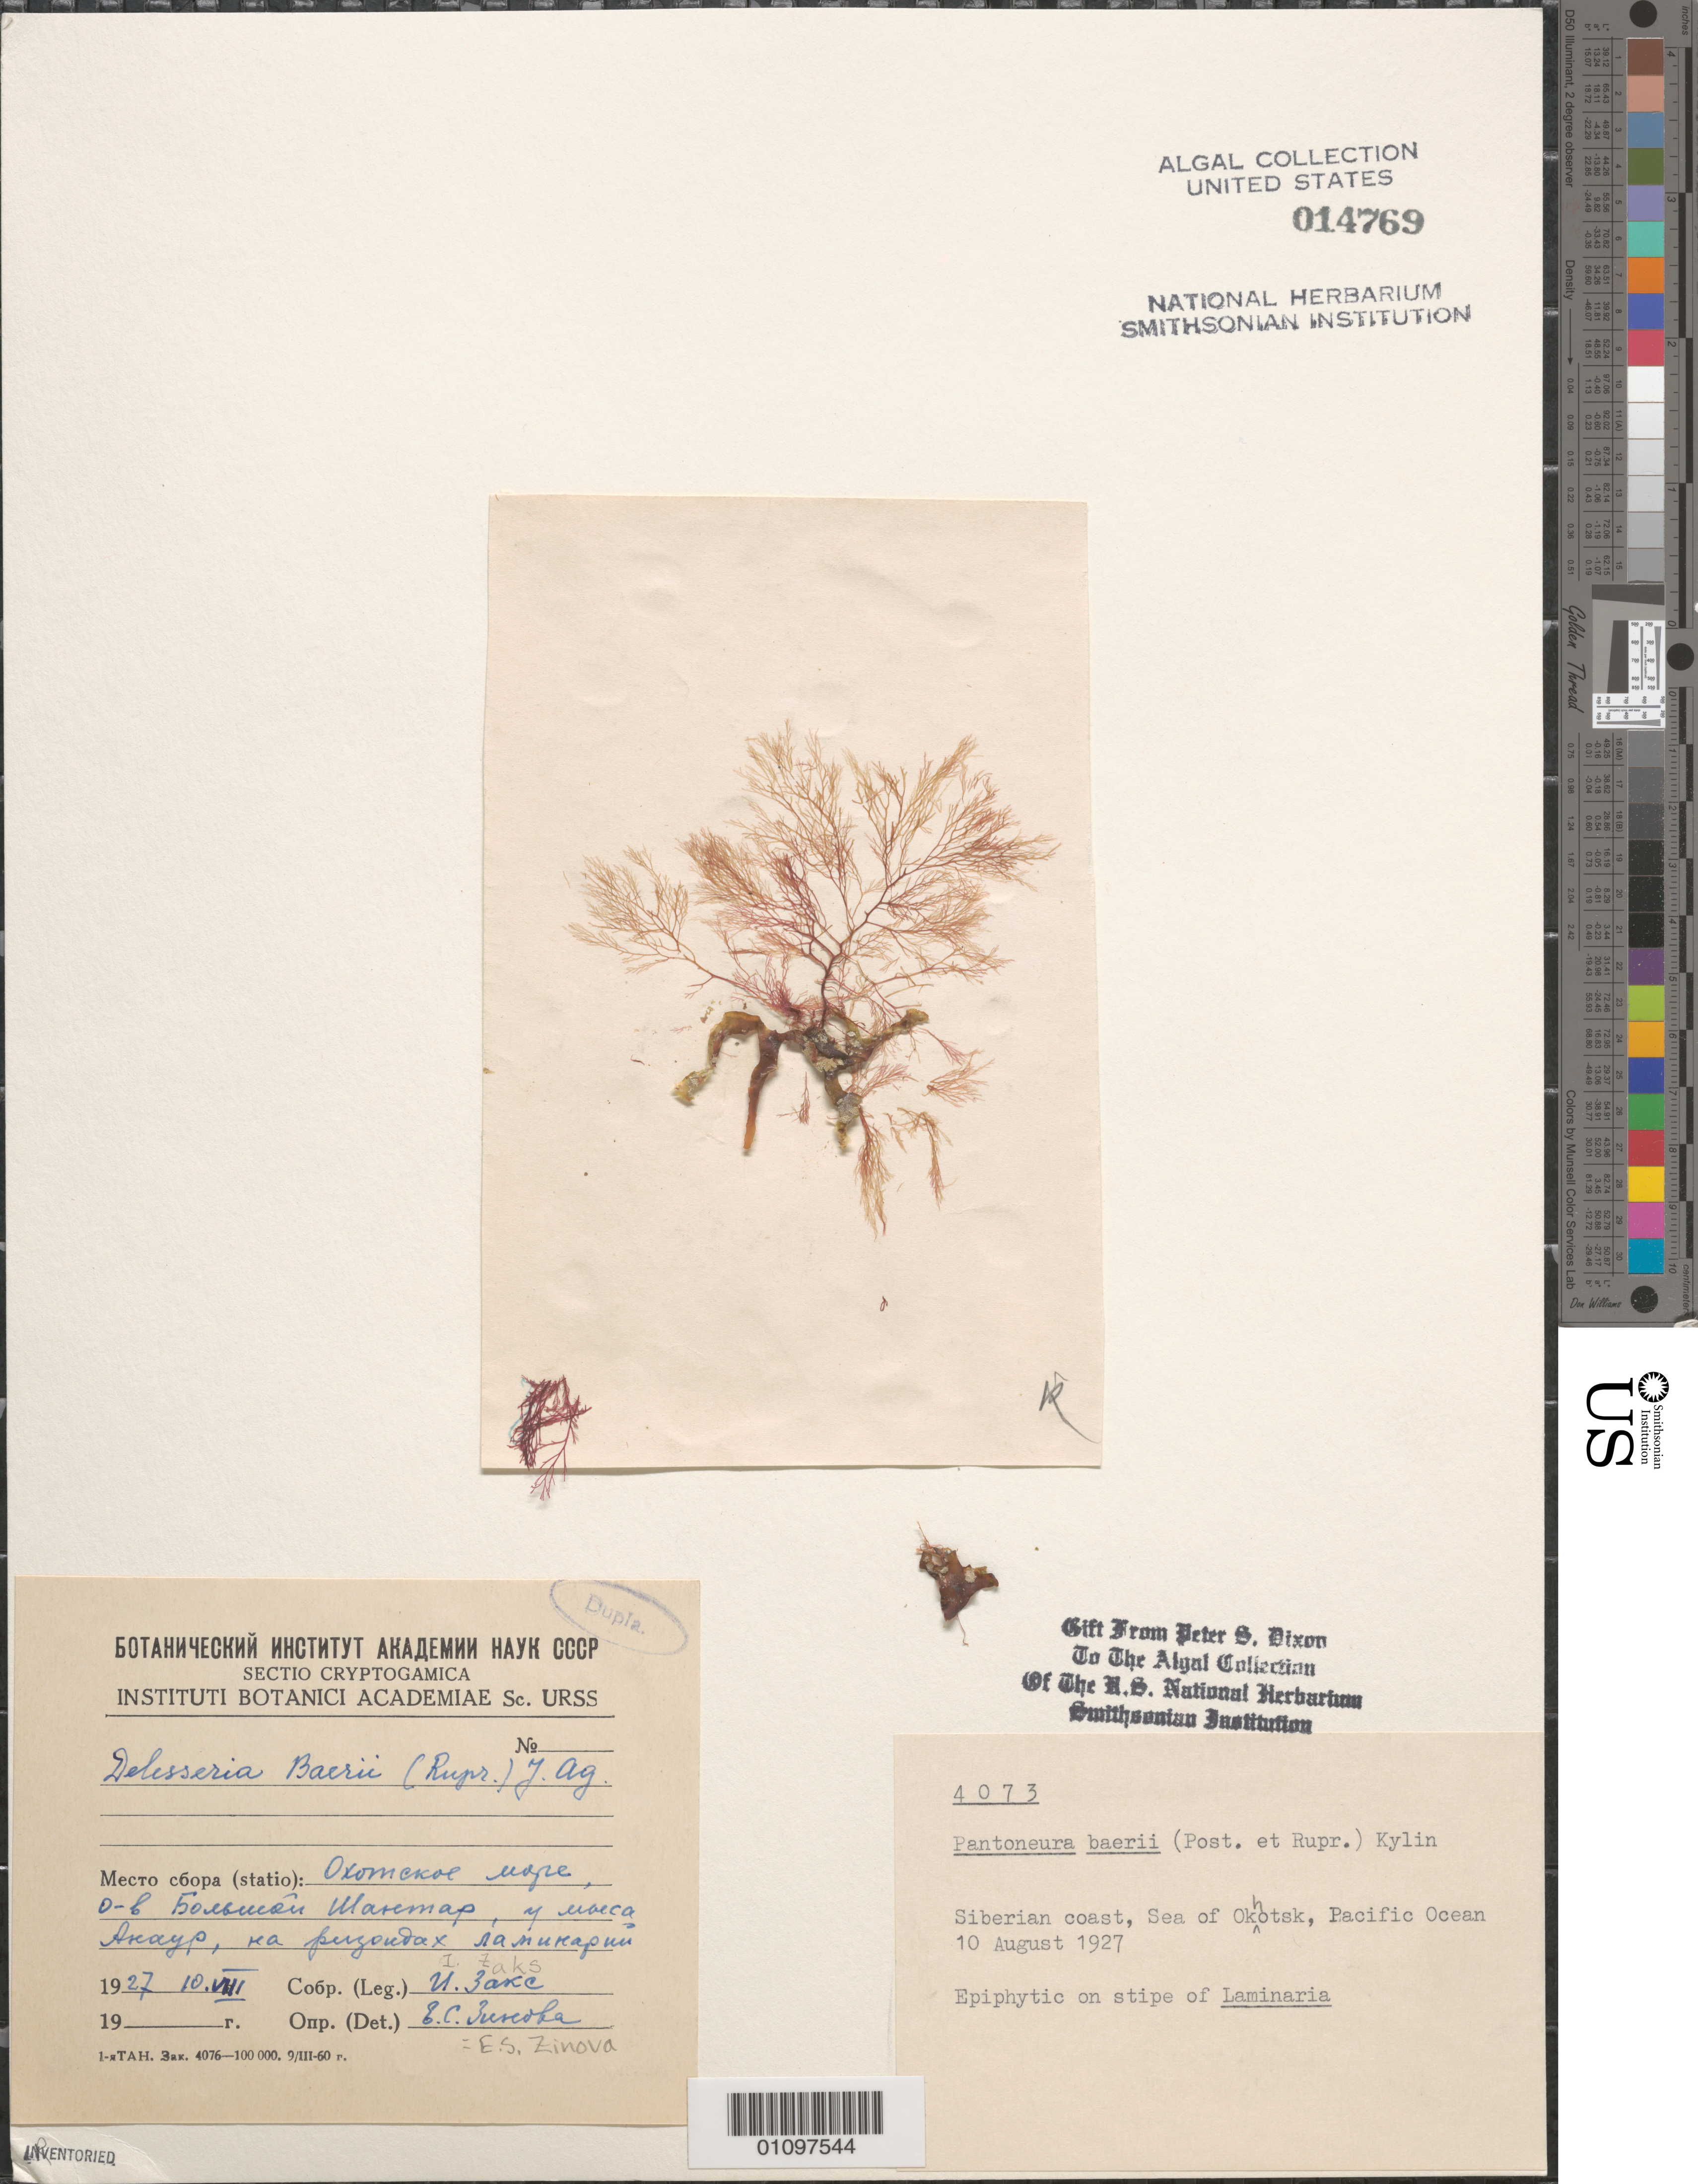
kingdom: Plantae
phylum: Rhodophyta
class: Florideophyceae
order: Ceramiales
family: Delesseriaceae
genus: Pantoneura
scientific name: Pantoneura fabriciana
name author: (Lyngb.) M.J. Wynne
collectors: I. Zaks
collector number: PSD 4073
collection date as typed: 10 Aug 1927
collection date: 1927-08-10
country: Russian Federation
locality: Siberian coast, Sea of Okhotsk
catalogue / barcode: US 14769